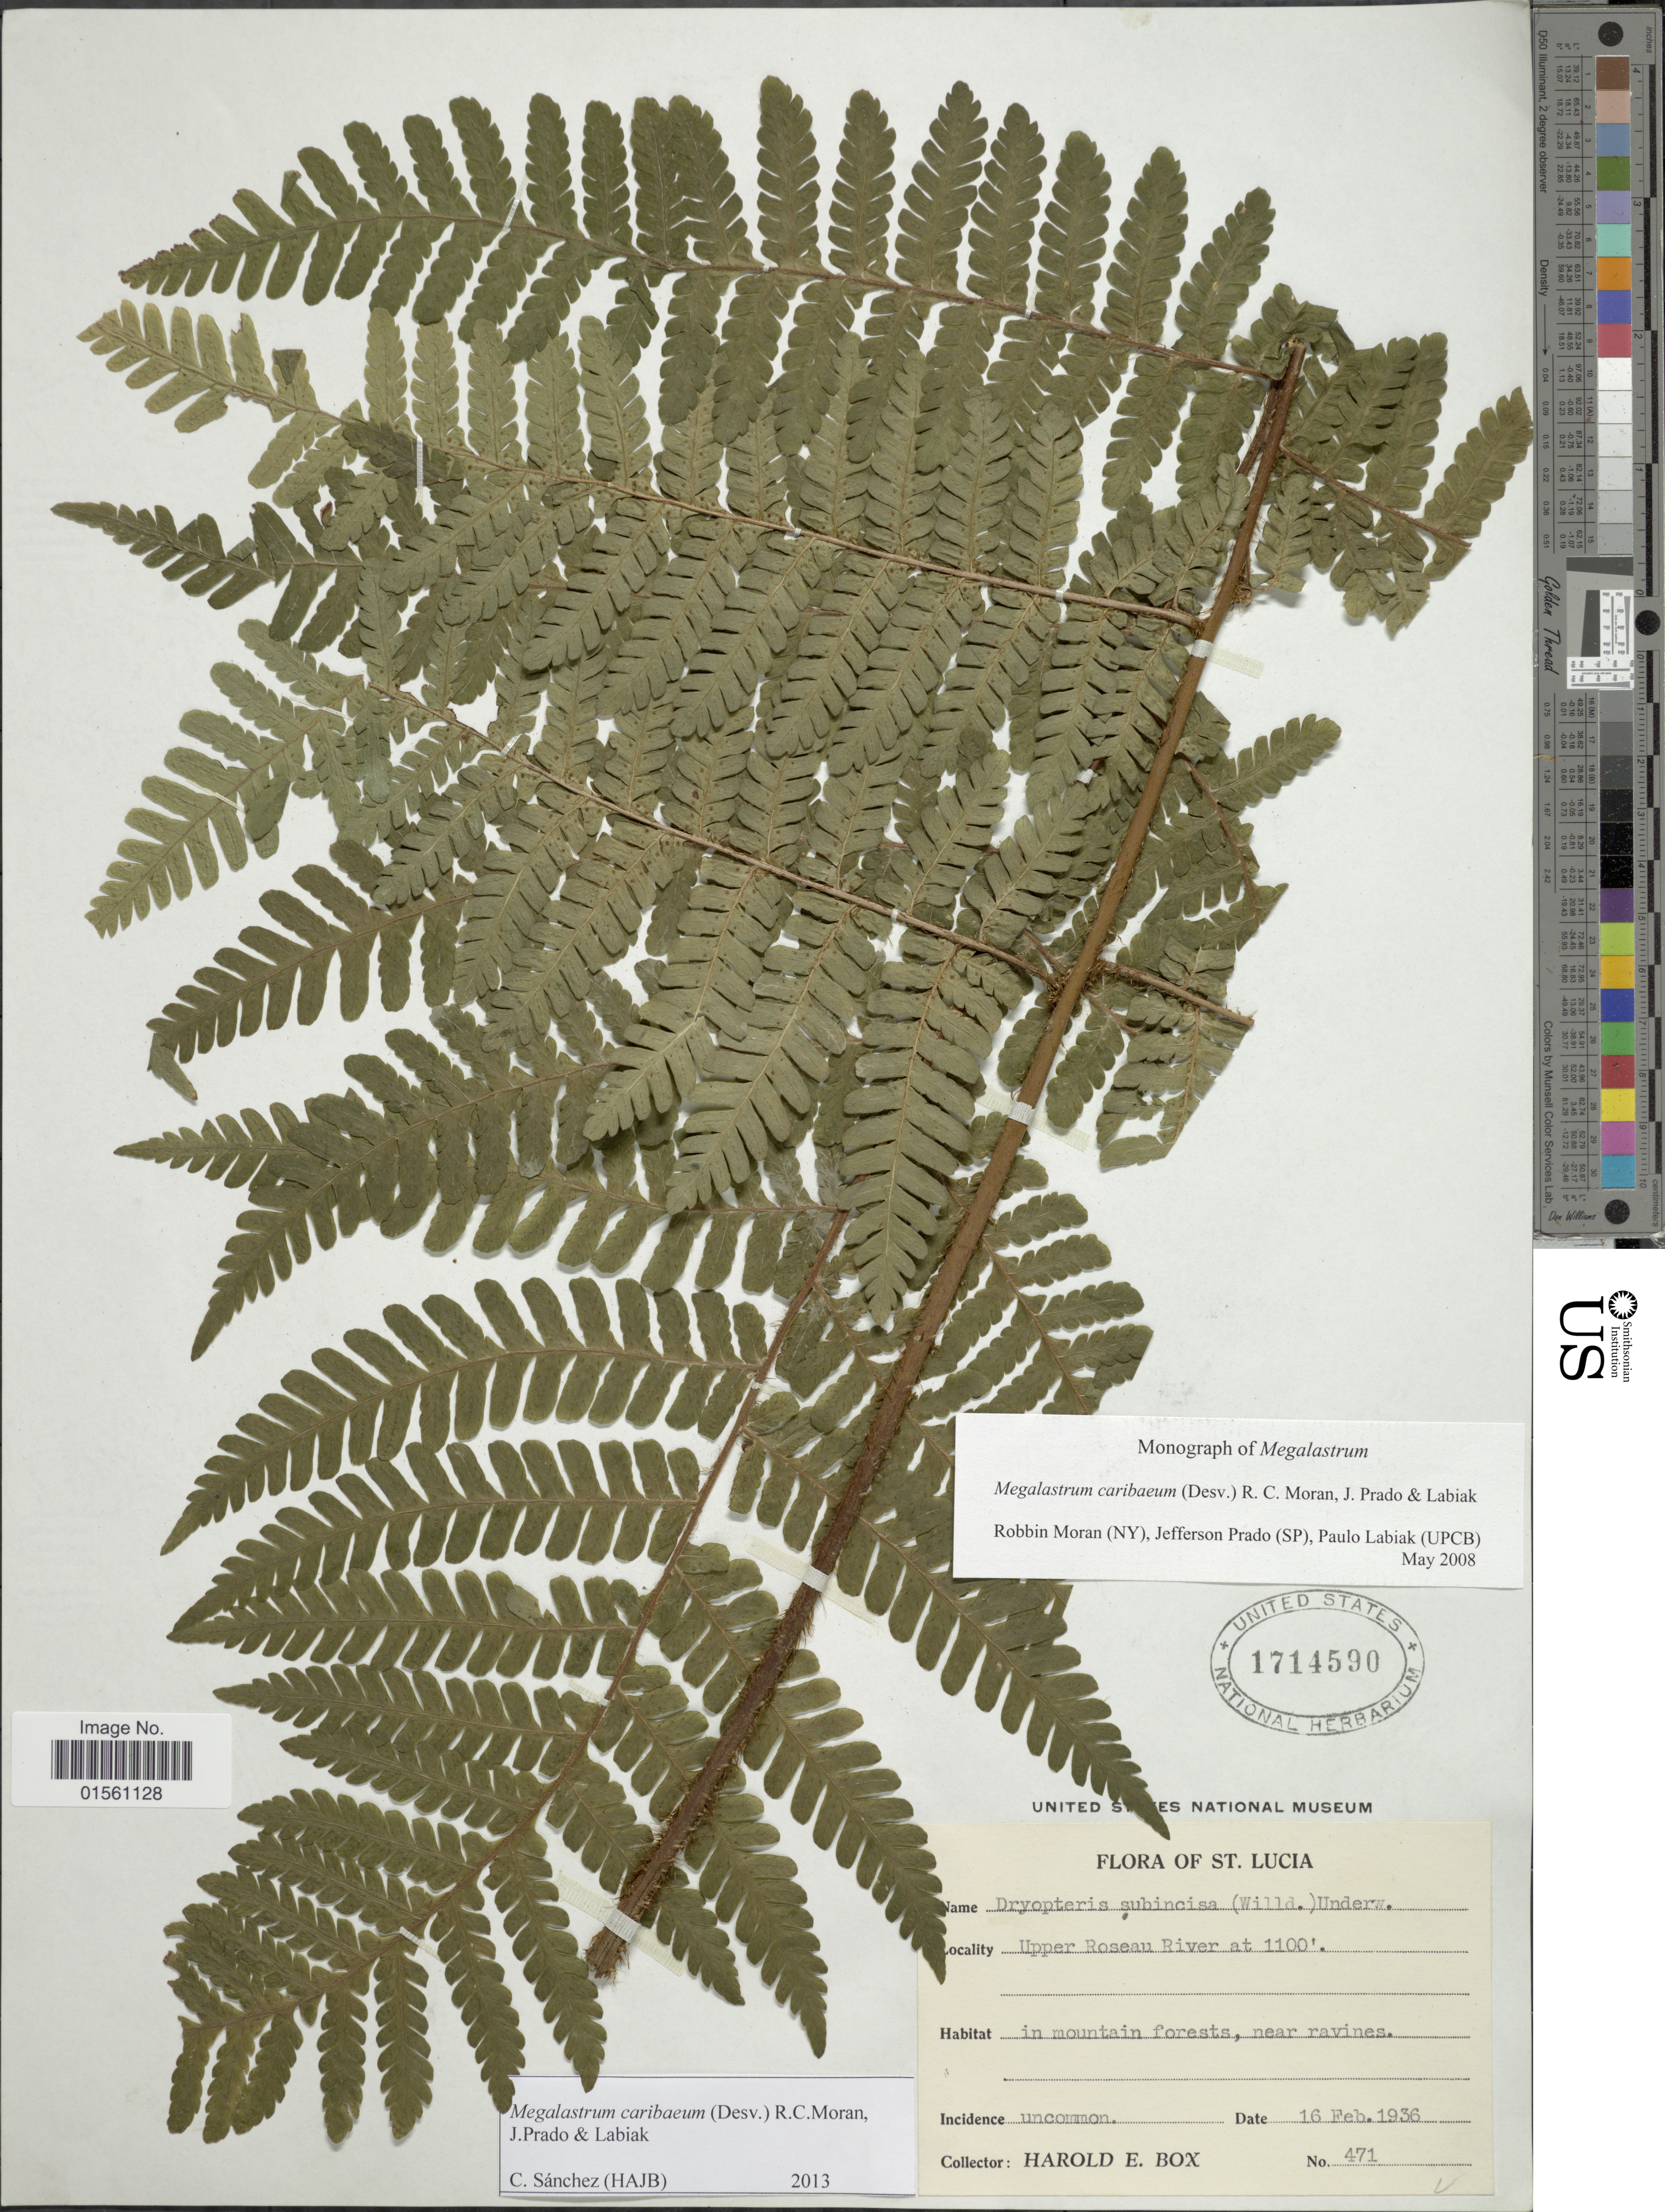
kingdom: Plantae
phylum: Tracheophyta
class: Polypodiopsida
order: Polypodiales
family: Dryopteridaceae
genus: Megalastrum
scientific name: Megalastrum caribaeum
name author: (Desv.) R.C. Moran et al.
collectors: H. E. Box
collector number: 471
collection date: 1936-02-16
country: St. Lucia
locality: Upper Roseau River, in mountain forest, near ravines.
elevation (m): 335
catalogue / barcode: US 1714590